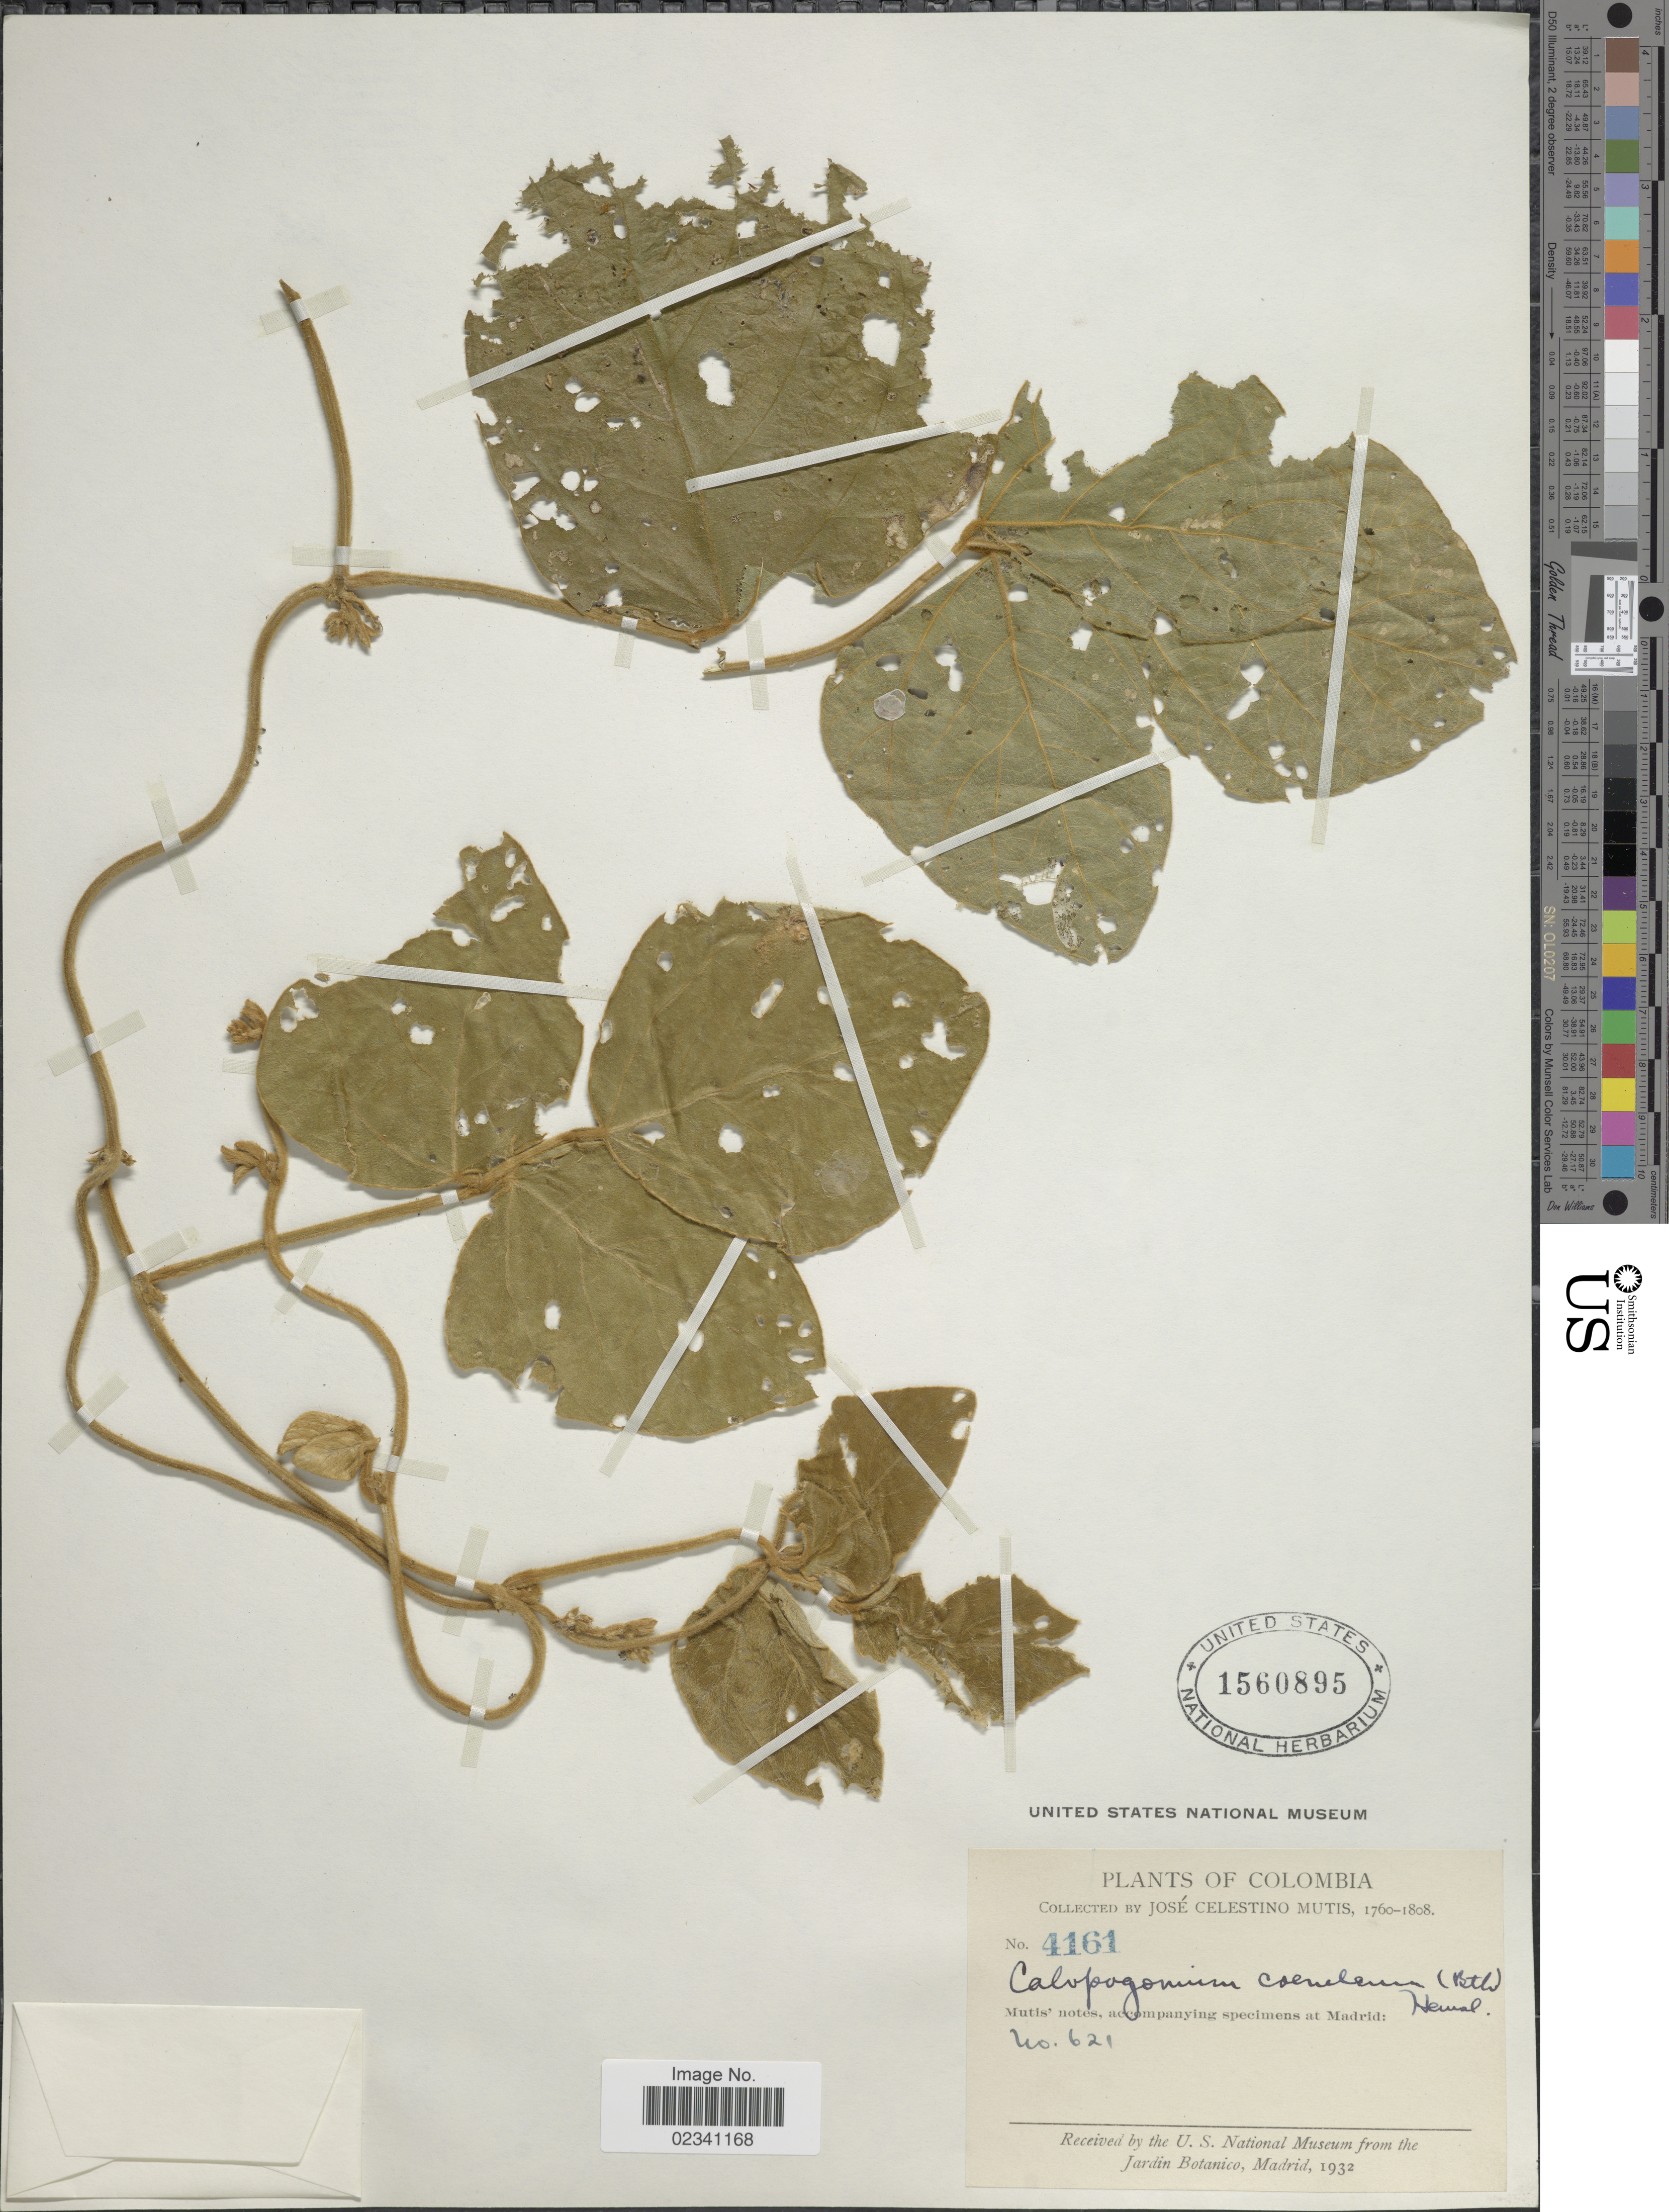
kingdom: Plantae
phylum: Tracheophyta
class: Magnoliopsida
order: Fabales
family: Fabaceae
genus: Calopogonium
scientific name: Calopogonium caeruleum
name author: (Benth.) C. Wright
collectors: J. C. B. Mutis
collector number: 4161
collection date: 1760/1808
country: Colombia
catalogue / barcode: US 1560895